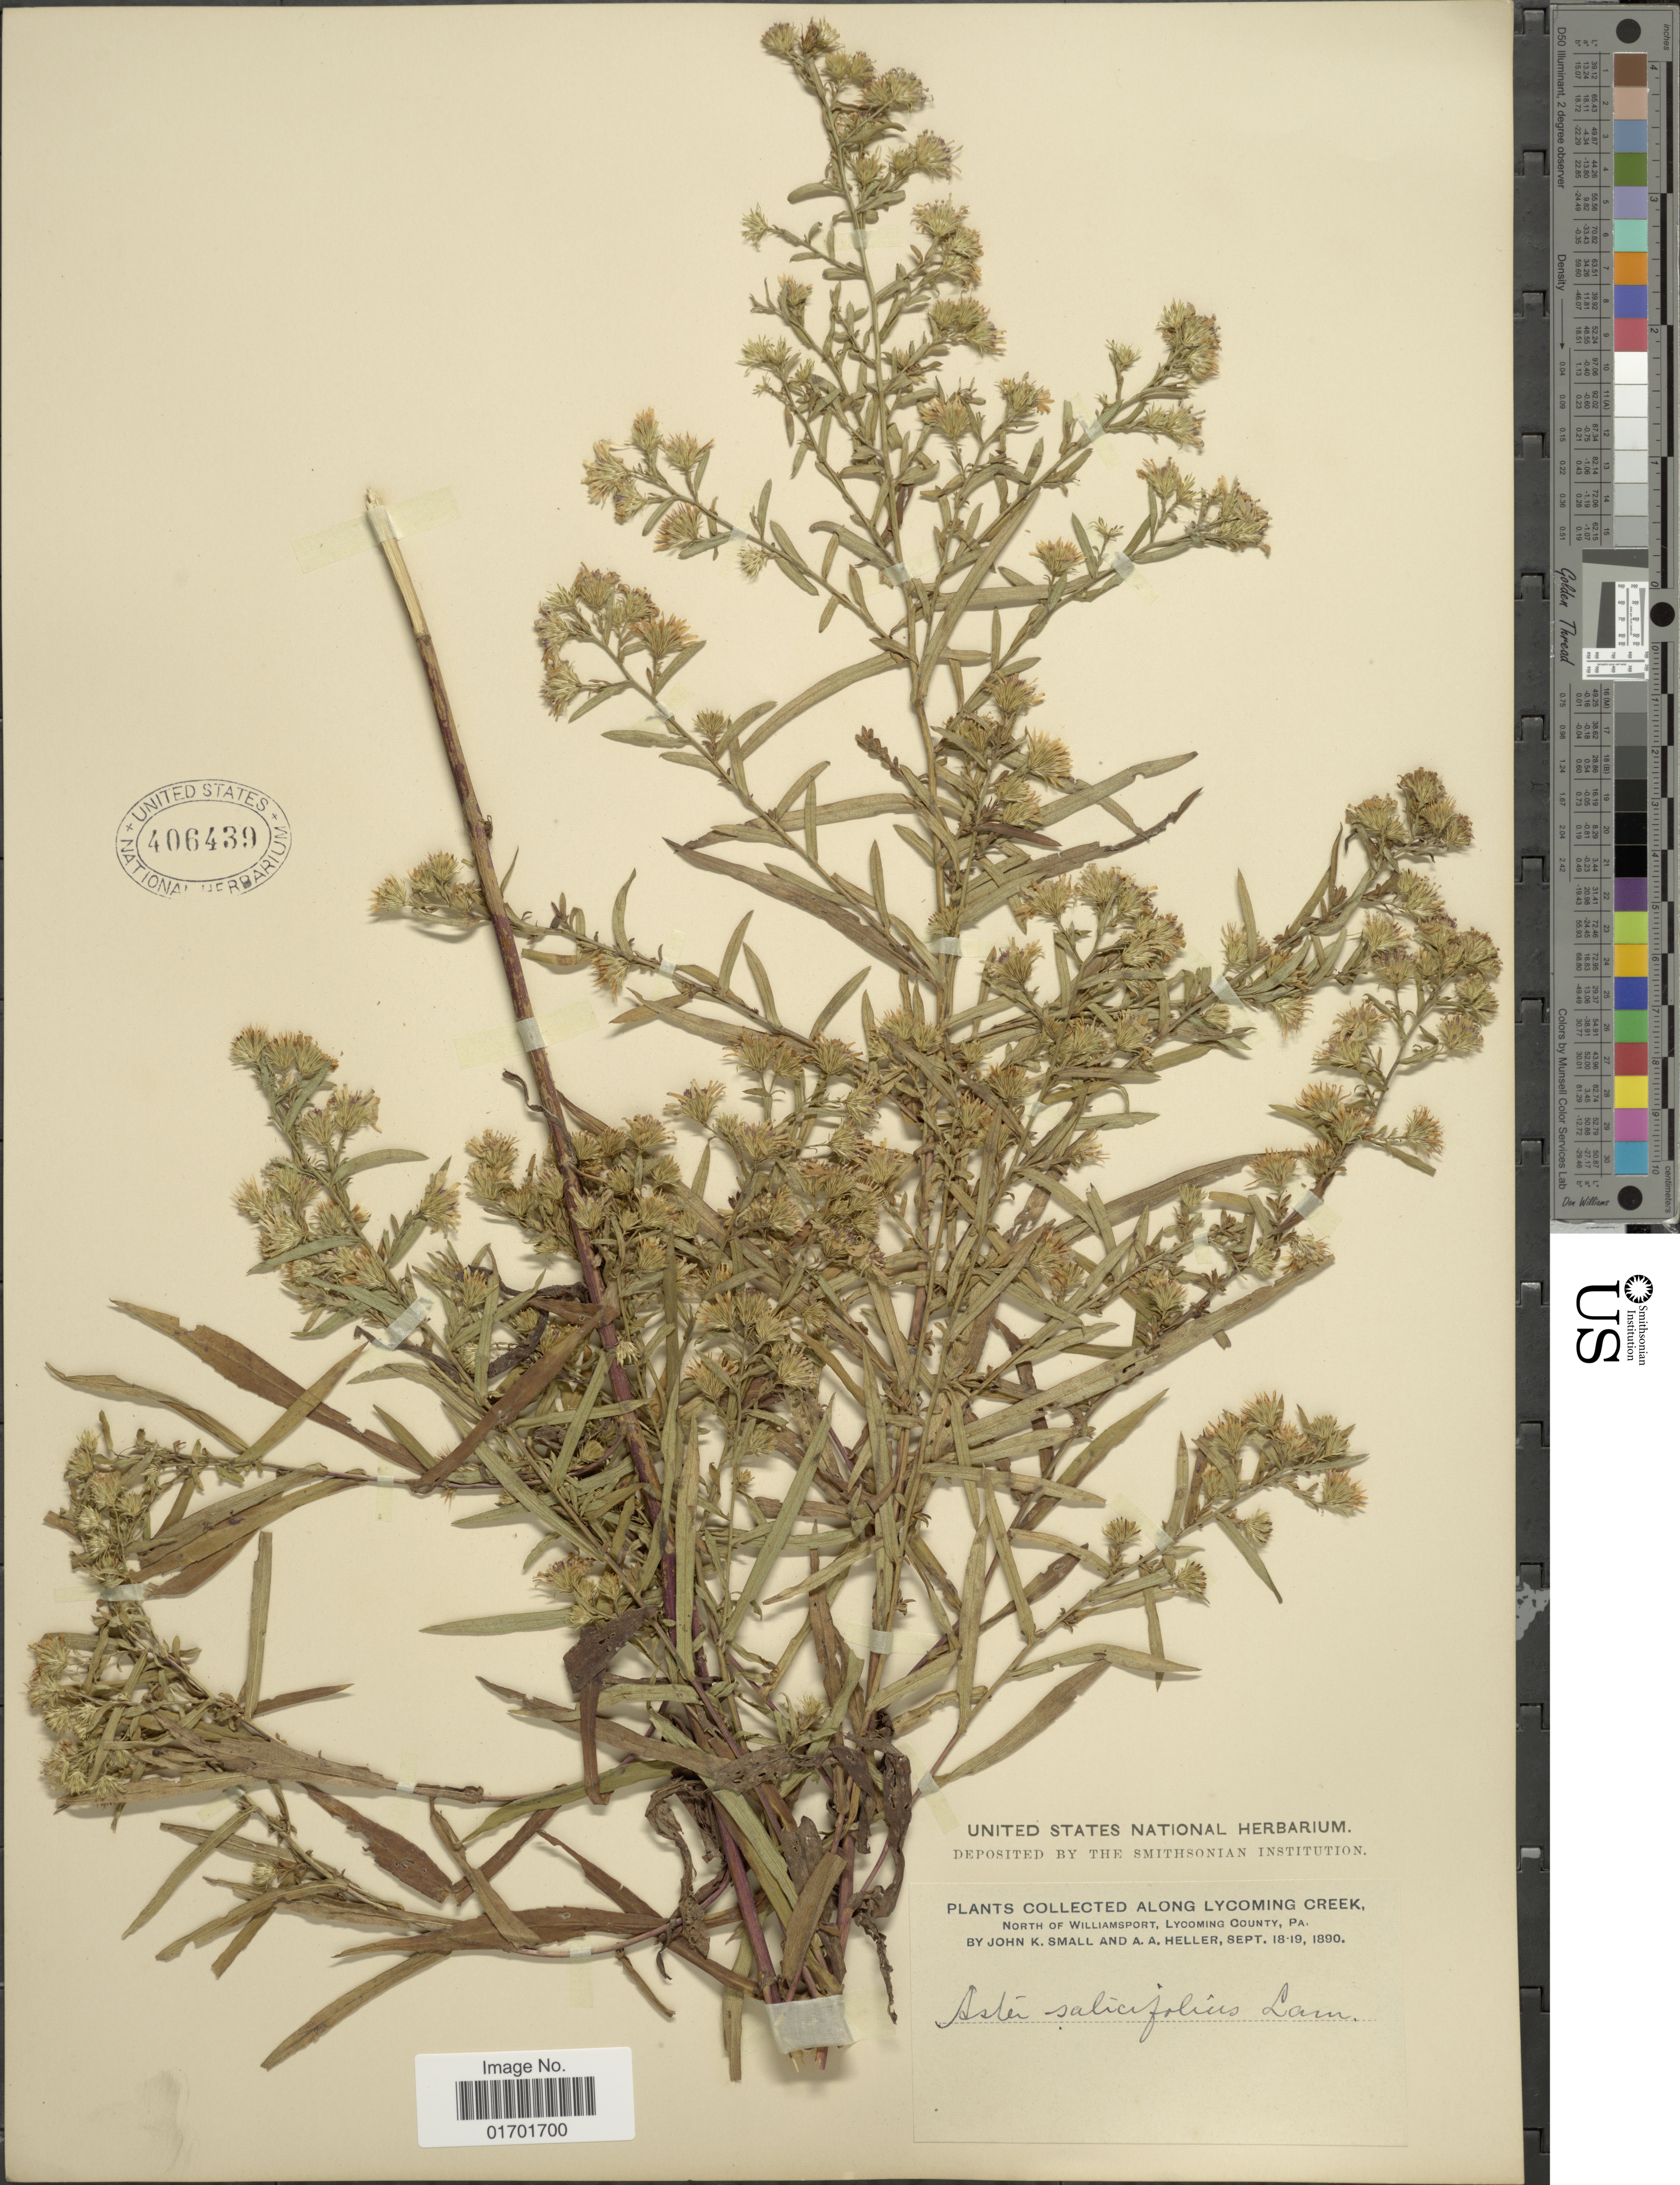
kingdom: Plantae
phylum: Tracheophyta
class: Magnoliopsida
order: Asterales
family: Asteraceae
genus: Symphyotrichum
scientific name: Symphyotrichum lanceolatum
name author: (Willd.) G.L. Nesom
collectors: J. K. Small & A. A. Heller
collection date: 1890-09-18/1890-09-19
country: United States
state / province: Pennsylvania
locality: Along Lycoming CReek, North of Williamsport, Lycoming County.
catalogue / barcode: US 406439